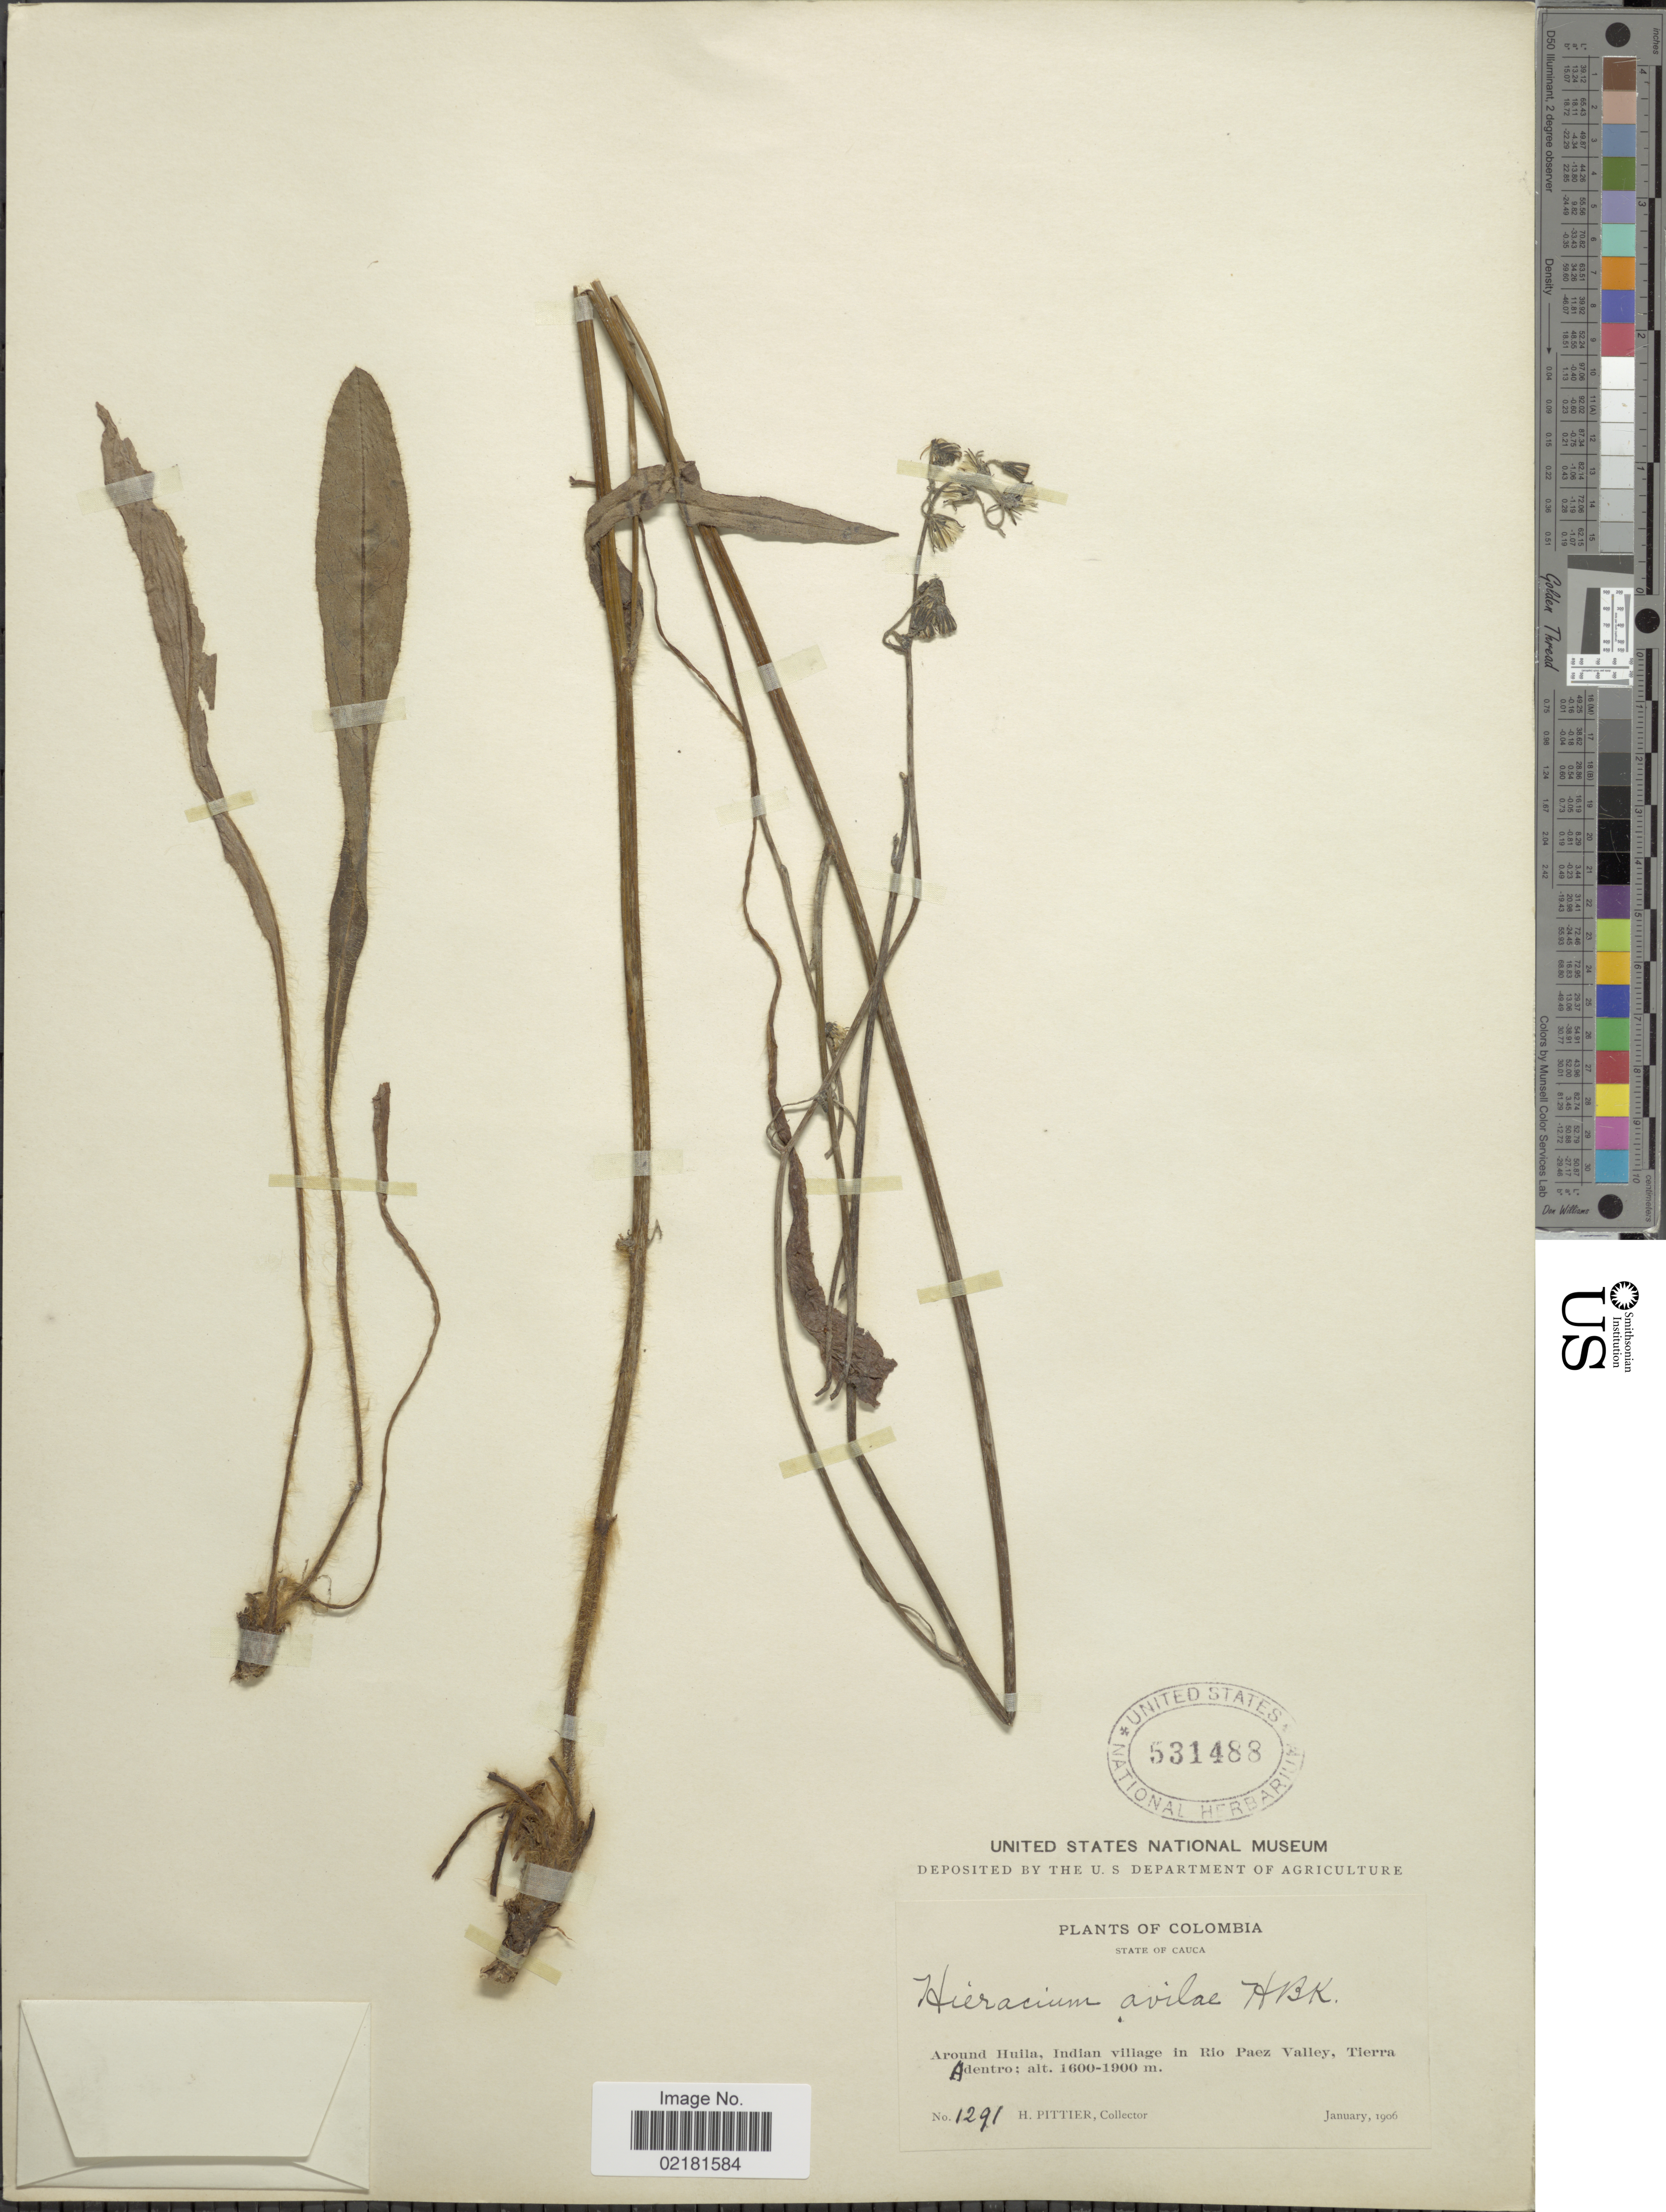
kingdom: Plantae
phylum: Tracheophyta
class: Magnoliopsida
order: Asterales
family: Asteraceae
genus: Hieracium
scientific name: Hieracium avilae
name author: Kunth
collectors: H. F. Pittier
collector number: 1291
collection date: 1906-01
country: Colombia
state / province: Cauca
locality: Around Huila, Indian village in the Rio Paez Valley, Tierra Adentro.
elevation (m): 1600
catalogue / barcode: US 531488